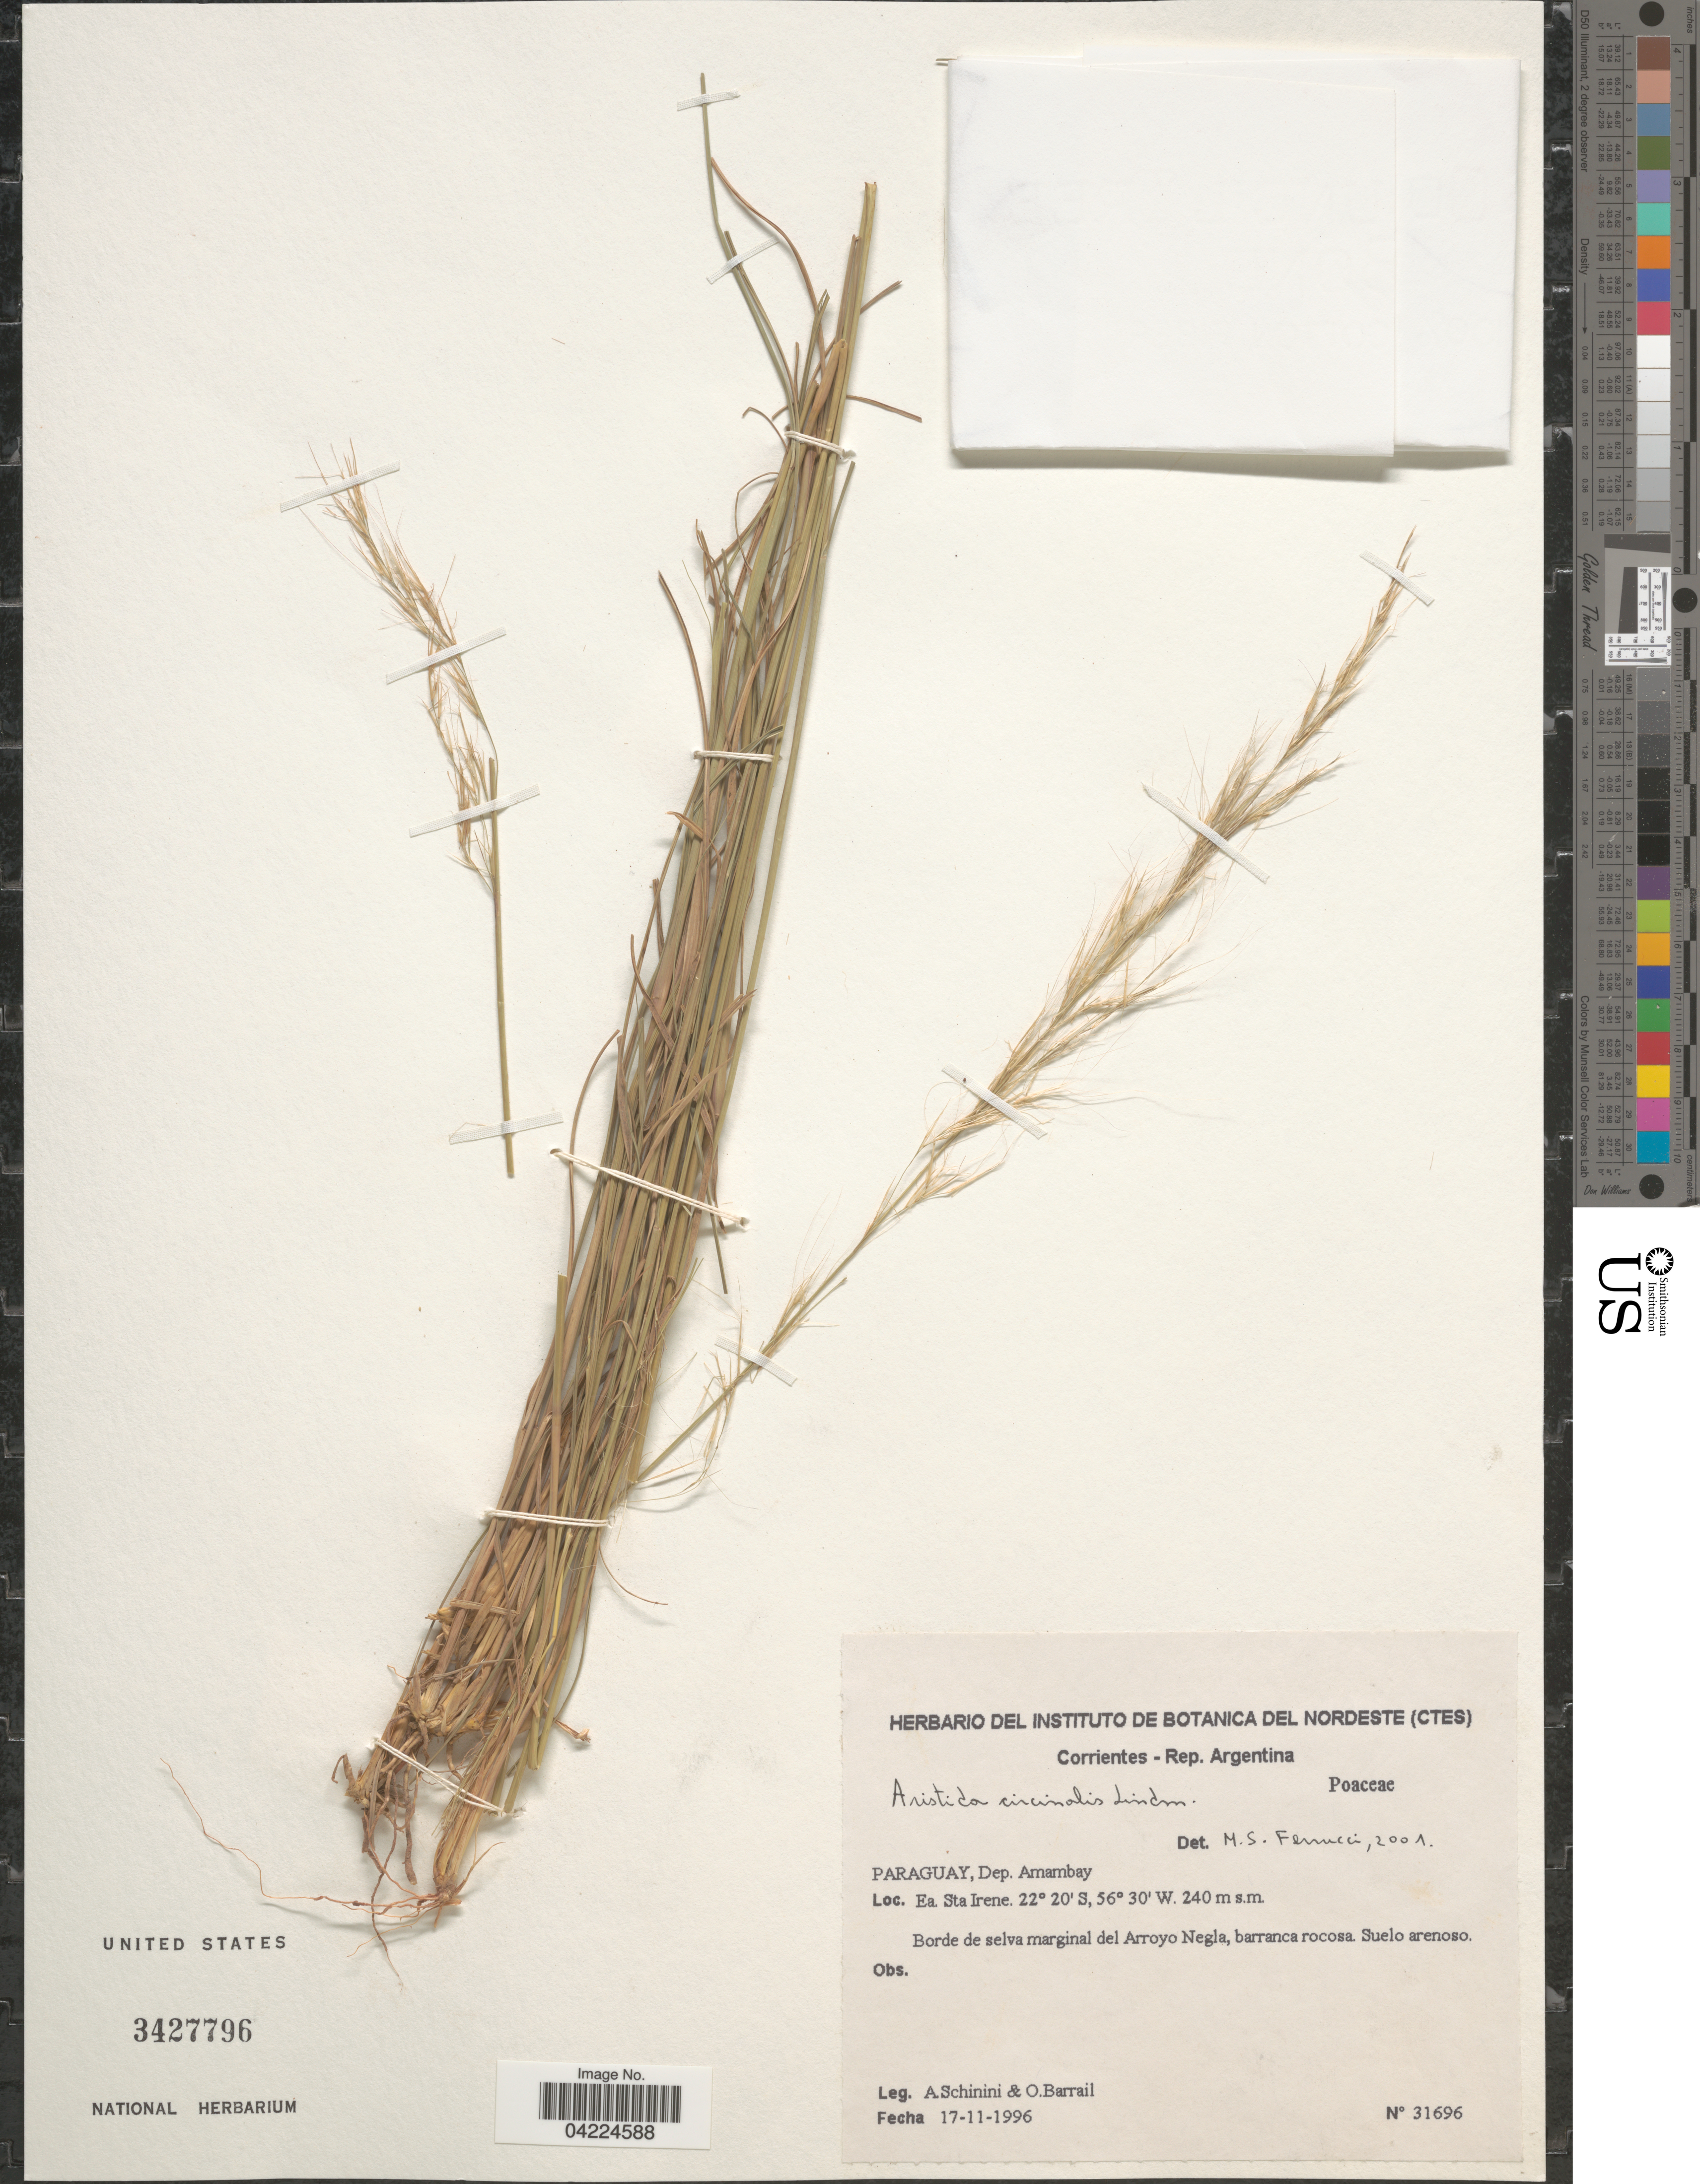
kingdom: Plantae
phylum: Tracheophyta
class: Liliopsida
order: Poales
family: Poaceae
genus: Aristida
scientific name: Aristida circinalis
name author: Lindm.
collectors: A. Schinini & O. Barrail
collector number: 31696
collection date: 1996-11-17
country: Paraguay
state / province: Amambay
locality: Dep. Amambay. Ea. Sta Irene. Borde de selva marginal del Arroyo Negla.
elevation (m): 240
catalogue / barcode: US 3427796